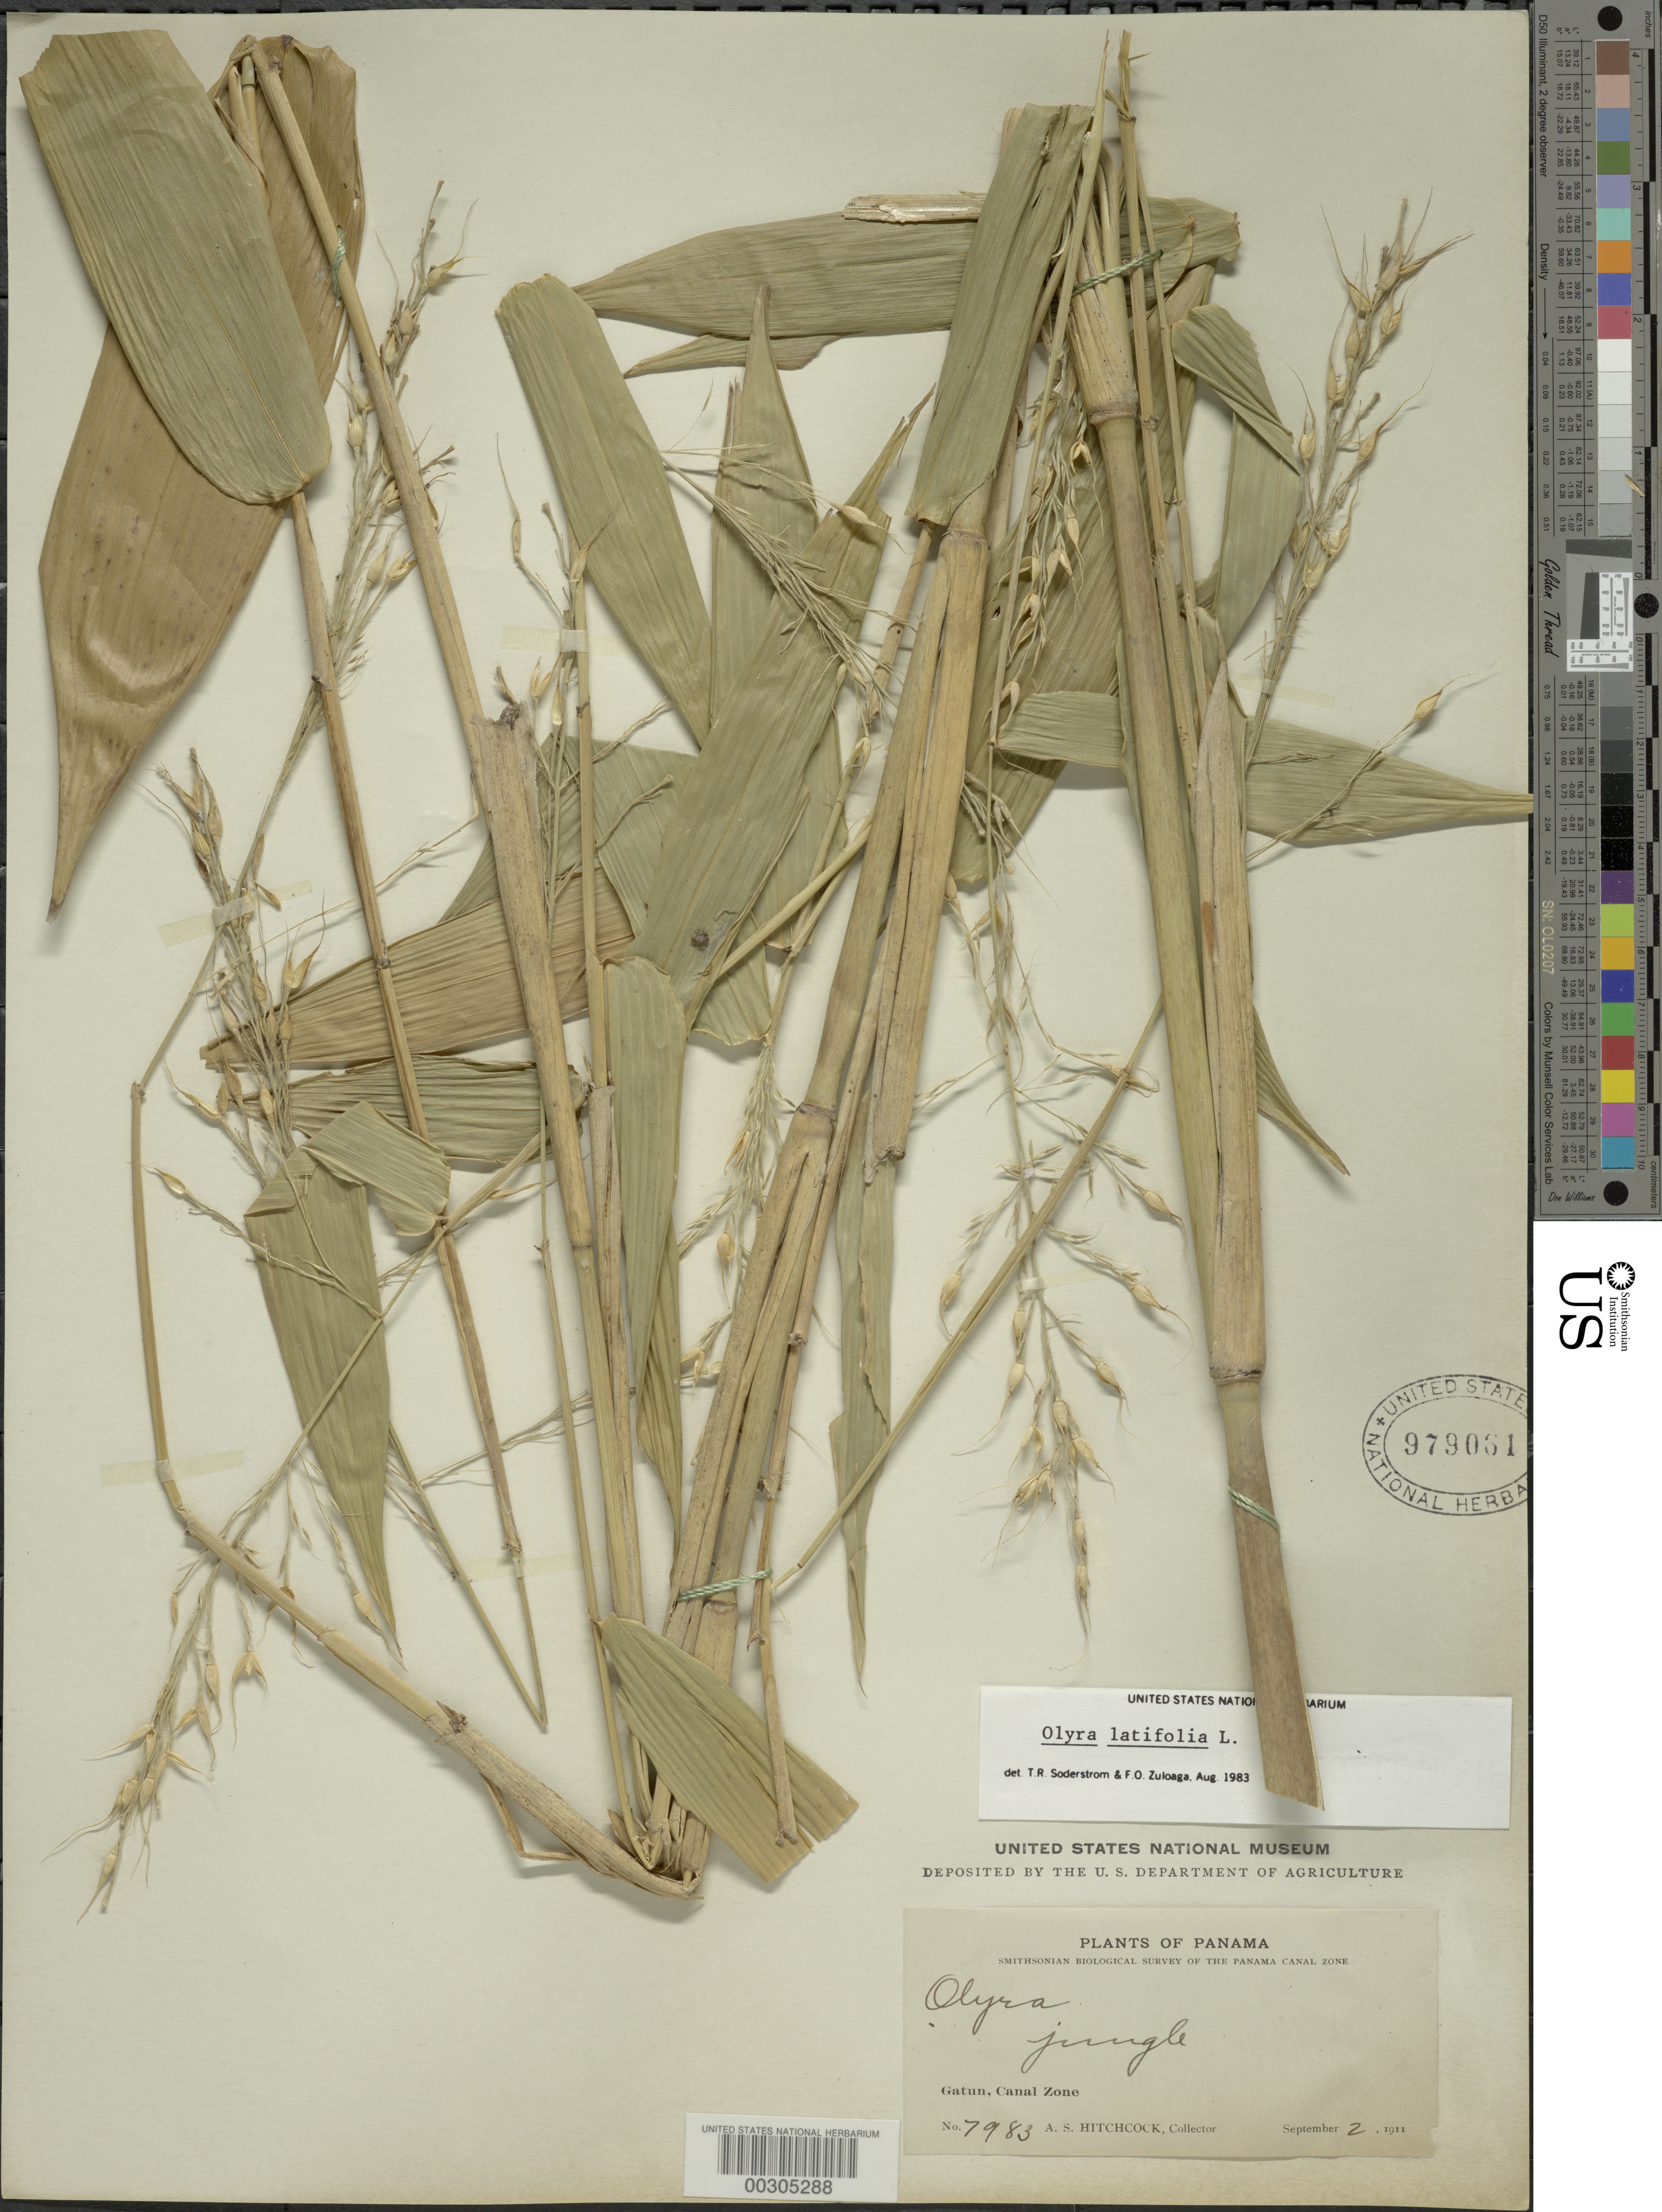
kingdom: Plantae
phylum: Tracheophyta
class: Liliopsida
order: Poales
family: Poaceae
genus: Olyra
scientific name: Olyra latifolia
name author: L.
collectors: A. S. Hitchcock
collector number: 7983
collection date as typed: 02 Sep 1911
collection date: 1911-09-02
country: Panama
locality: Gatun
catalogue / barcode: US 979061